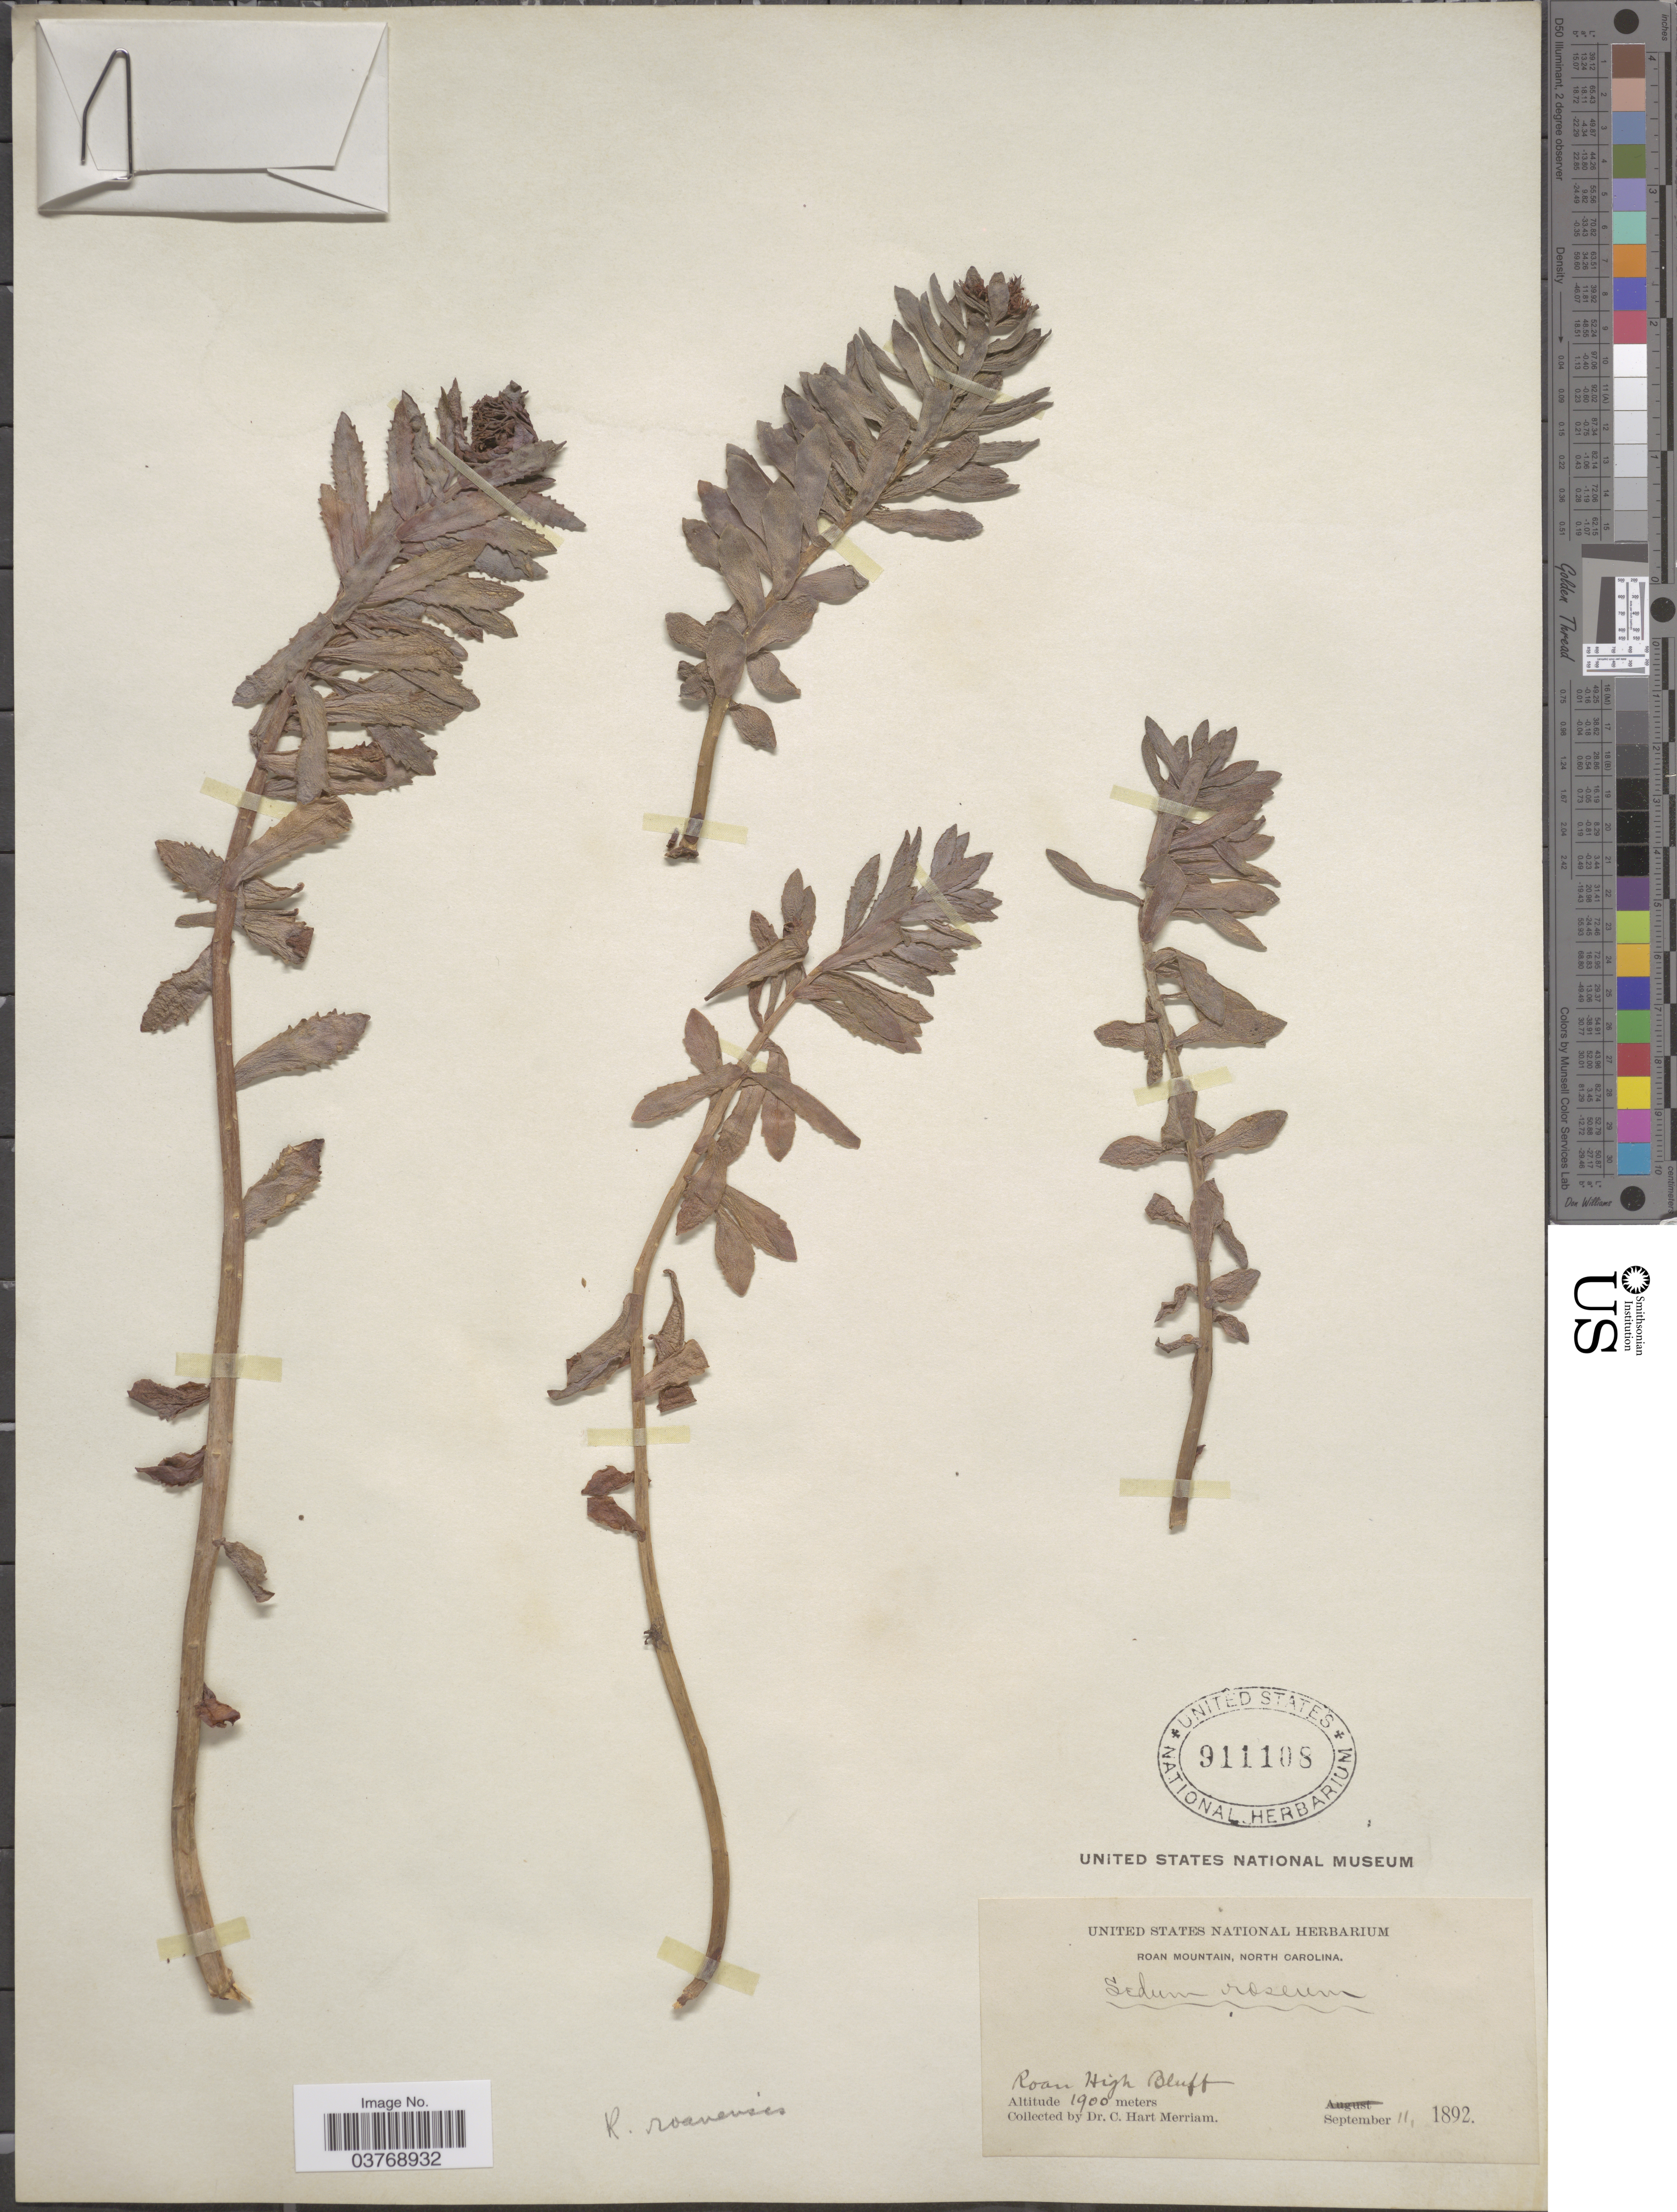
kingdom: Plantae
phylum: Tracheophyta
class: Magnoliopsida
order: Saxifragales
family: Crassulaceae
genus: Rhodiola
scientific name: Rhodiola rosea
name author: L.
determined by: Strong, Mark T., (BOT), Smithsonian Institution - National Museum of Natural History (UNITED STATES)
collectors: C. Merriam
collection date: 1892-09-11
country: United States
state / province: North Carolina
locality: Roan Mountain. Roan High Bluff.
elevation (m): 1900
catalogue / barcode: US 911108